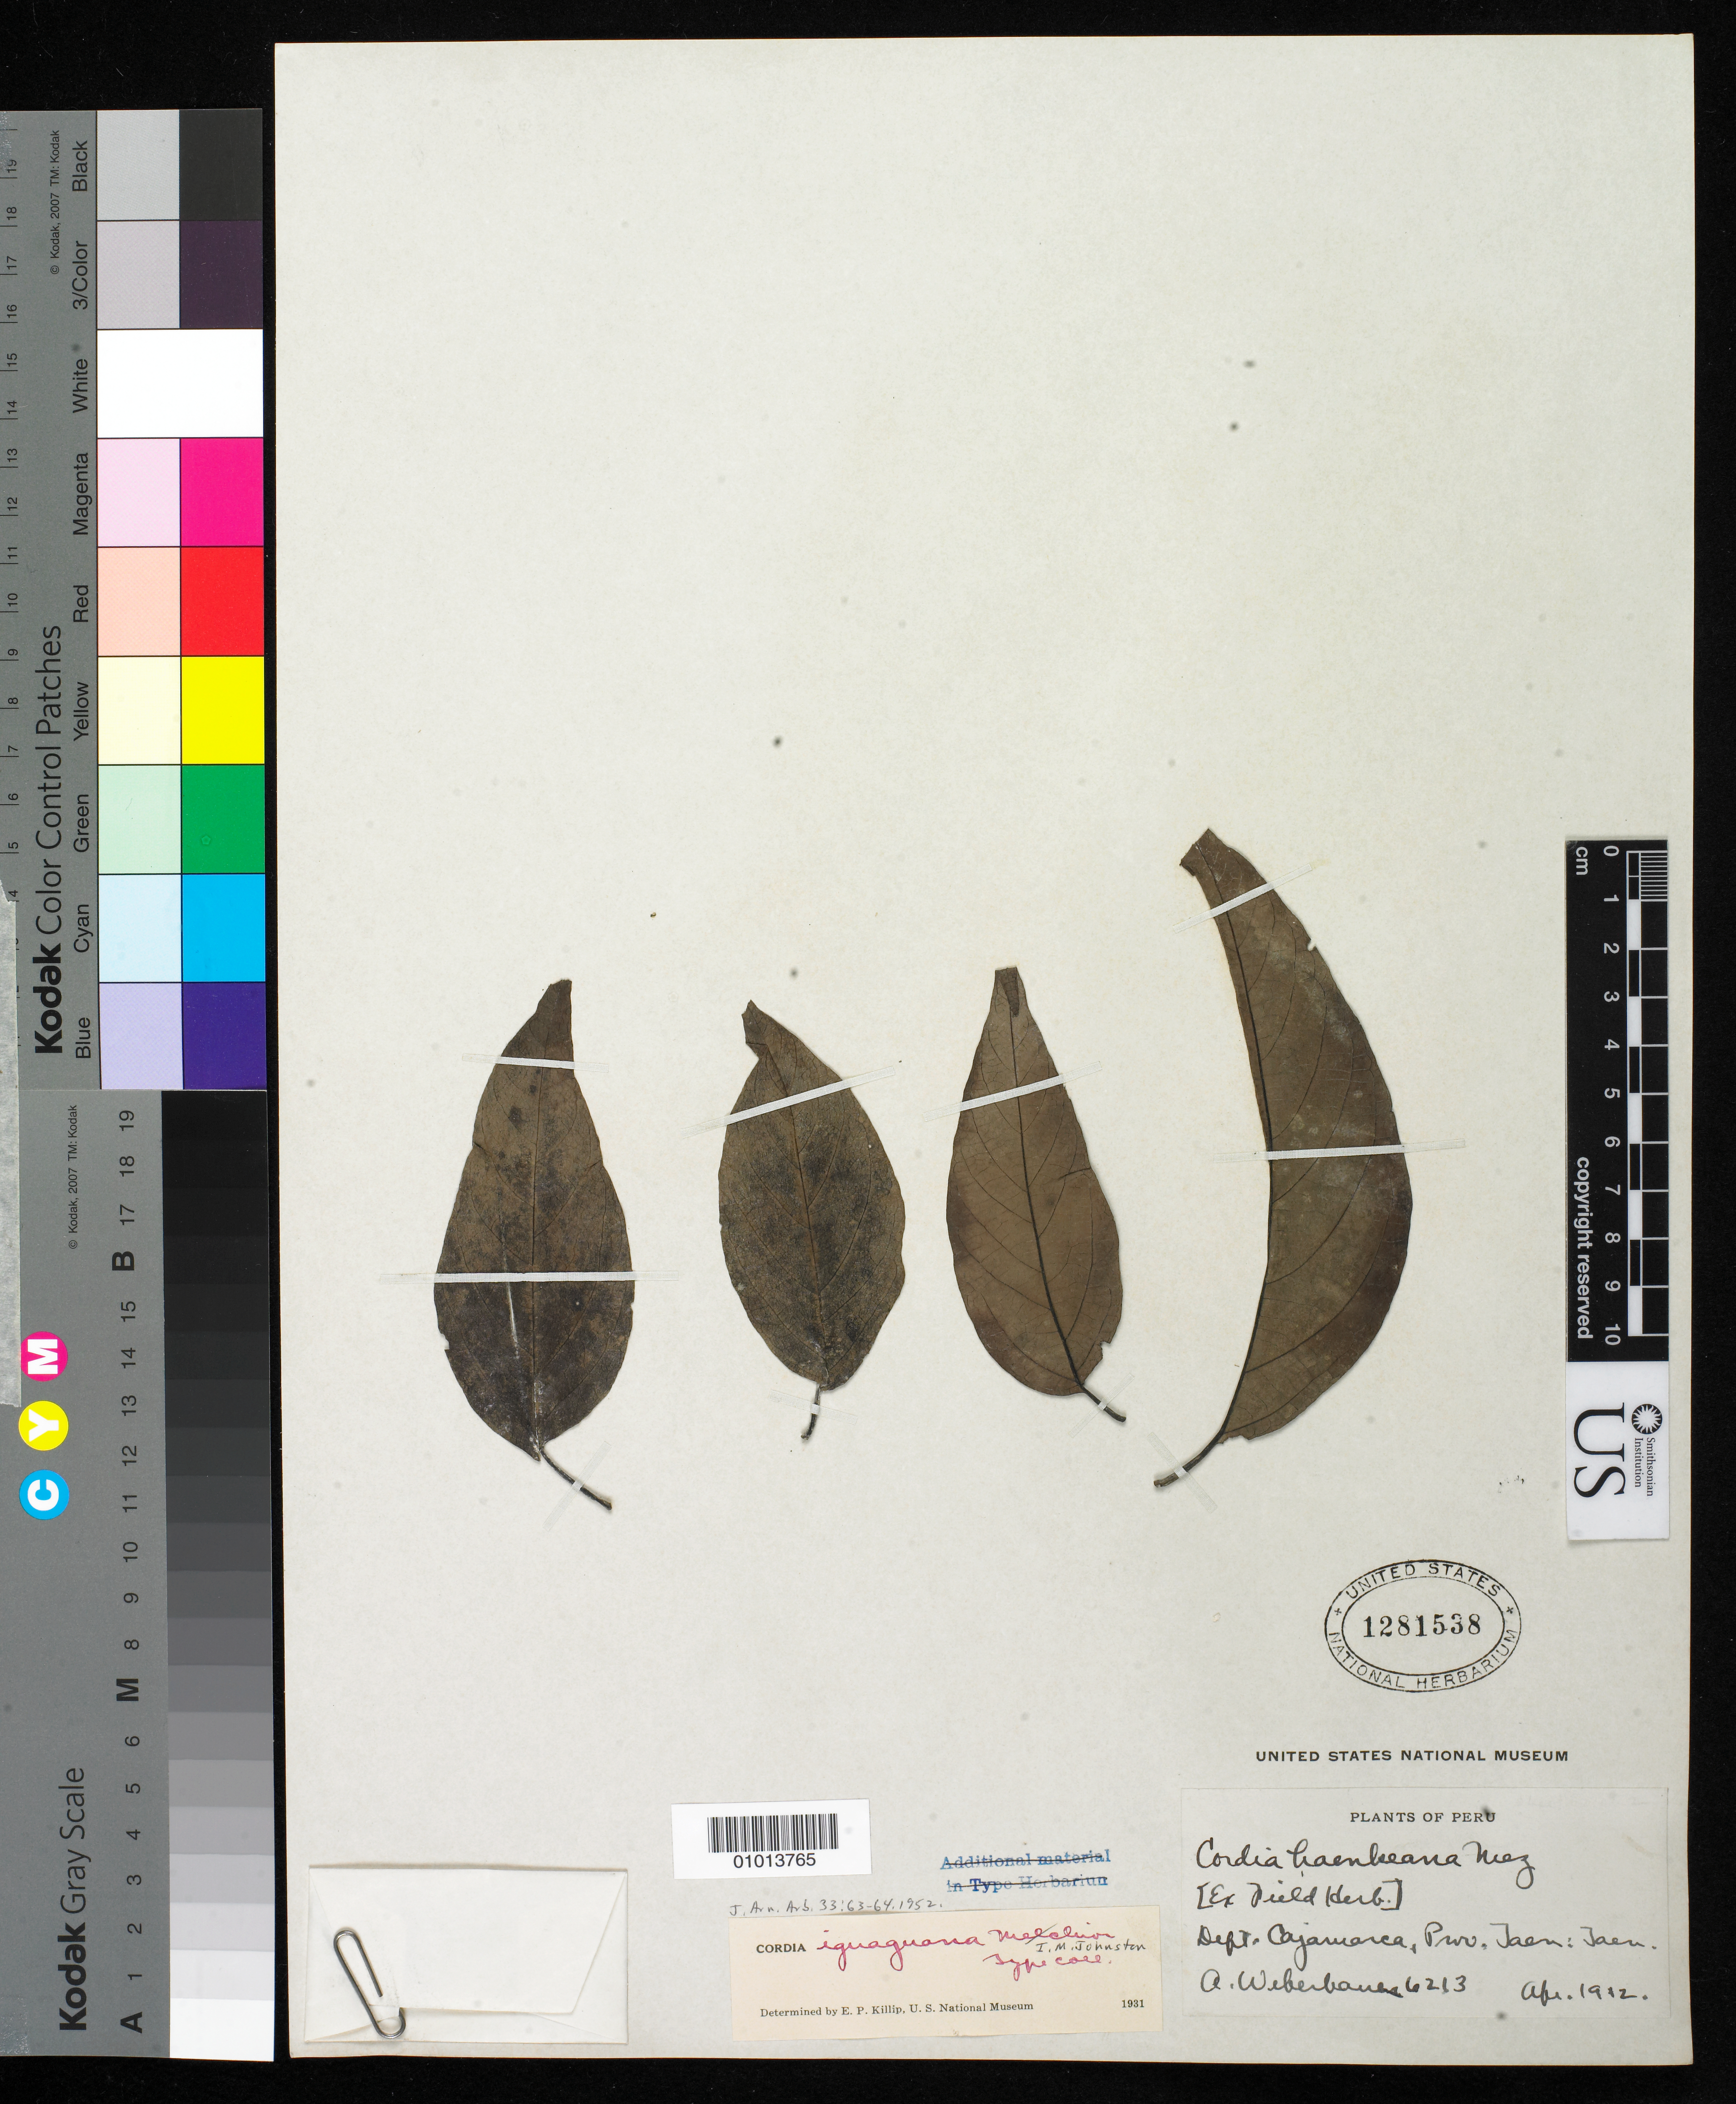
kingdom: Plantae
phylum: Tracheophyta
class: Magnoliopsida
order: Boraginales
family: Cordiaceae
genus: Cordia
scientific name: Cordia iguaguana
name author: I.M. Johnst.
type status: Isotype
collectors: A. Weberbauer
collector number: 6213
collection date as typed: Apr 1912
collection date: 1912-04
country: Peru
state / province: Cajamarca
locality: Jaen.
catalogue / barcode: US 1281538